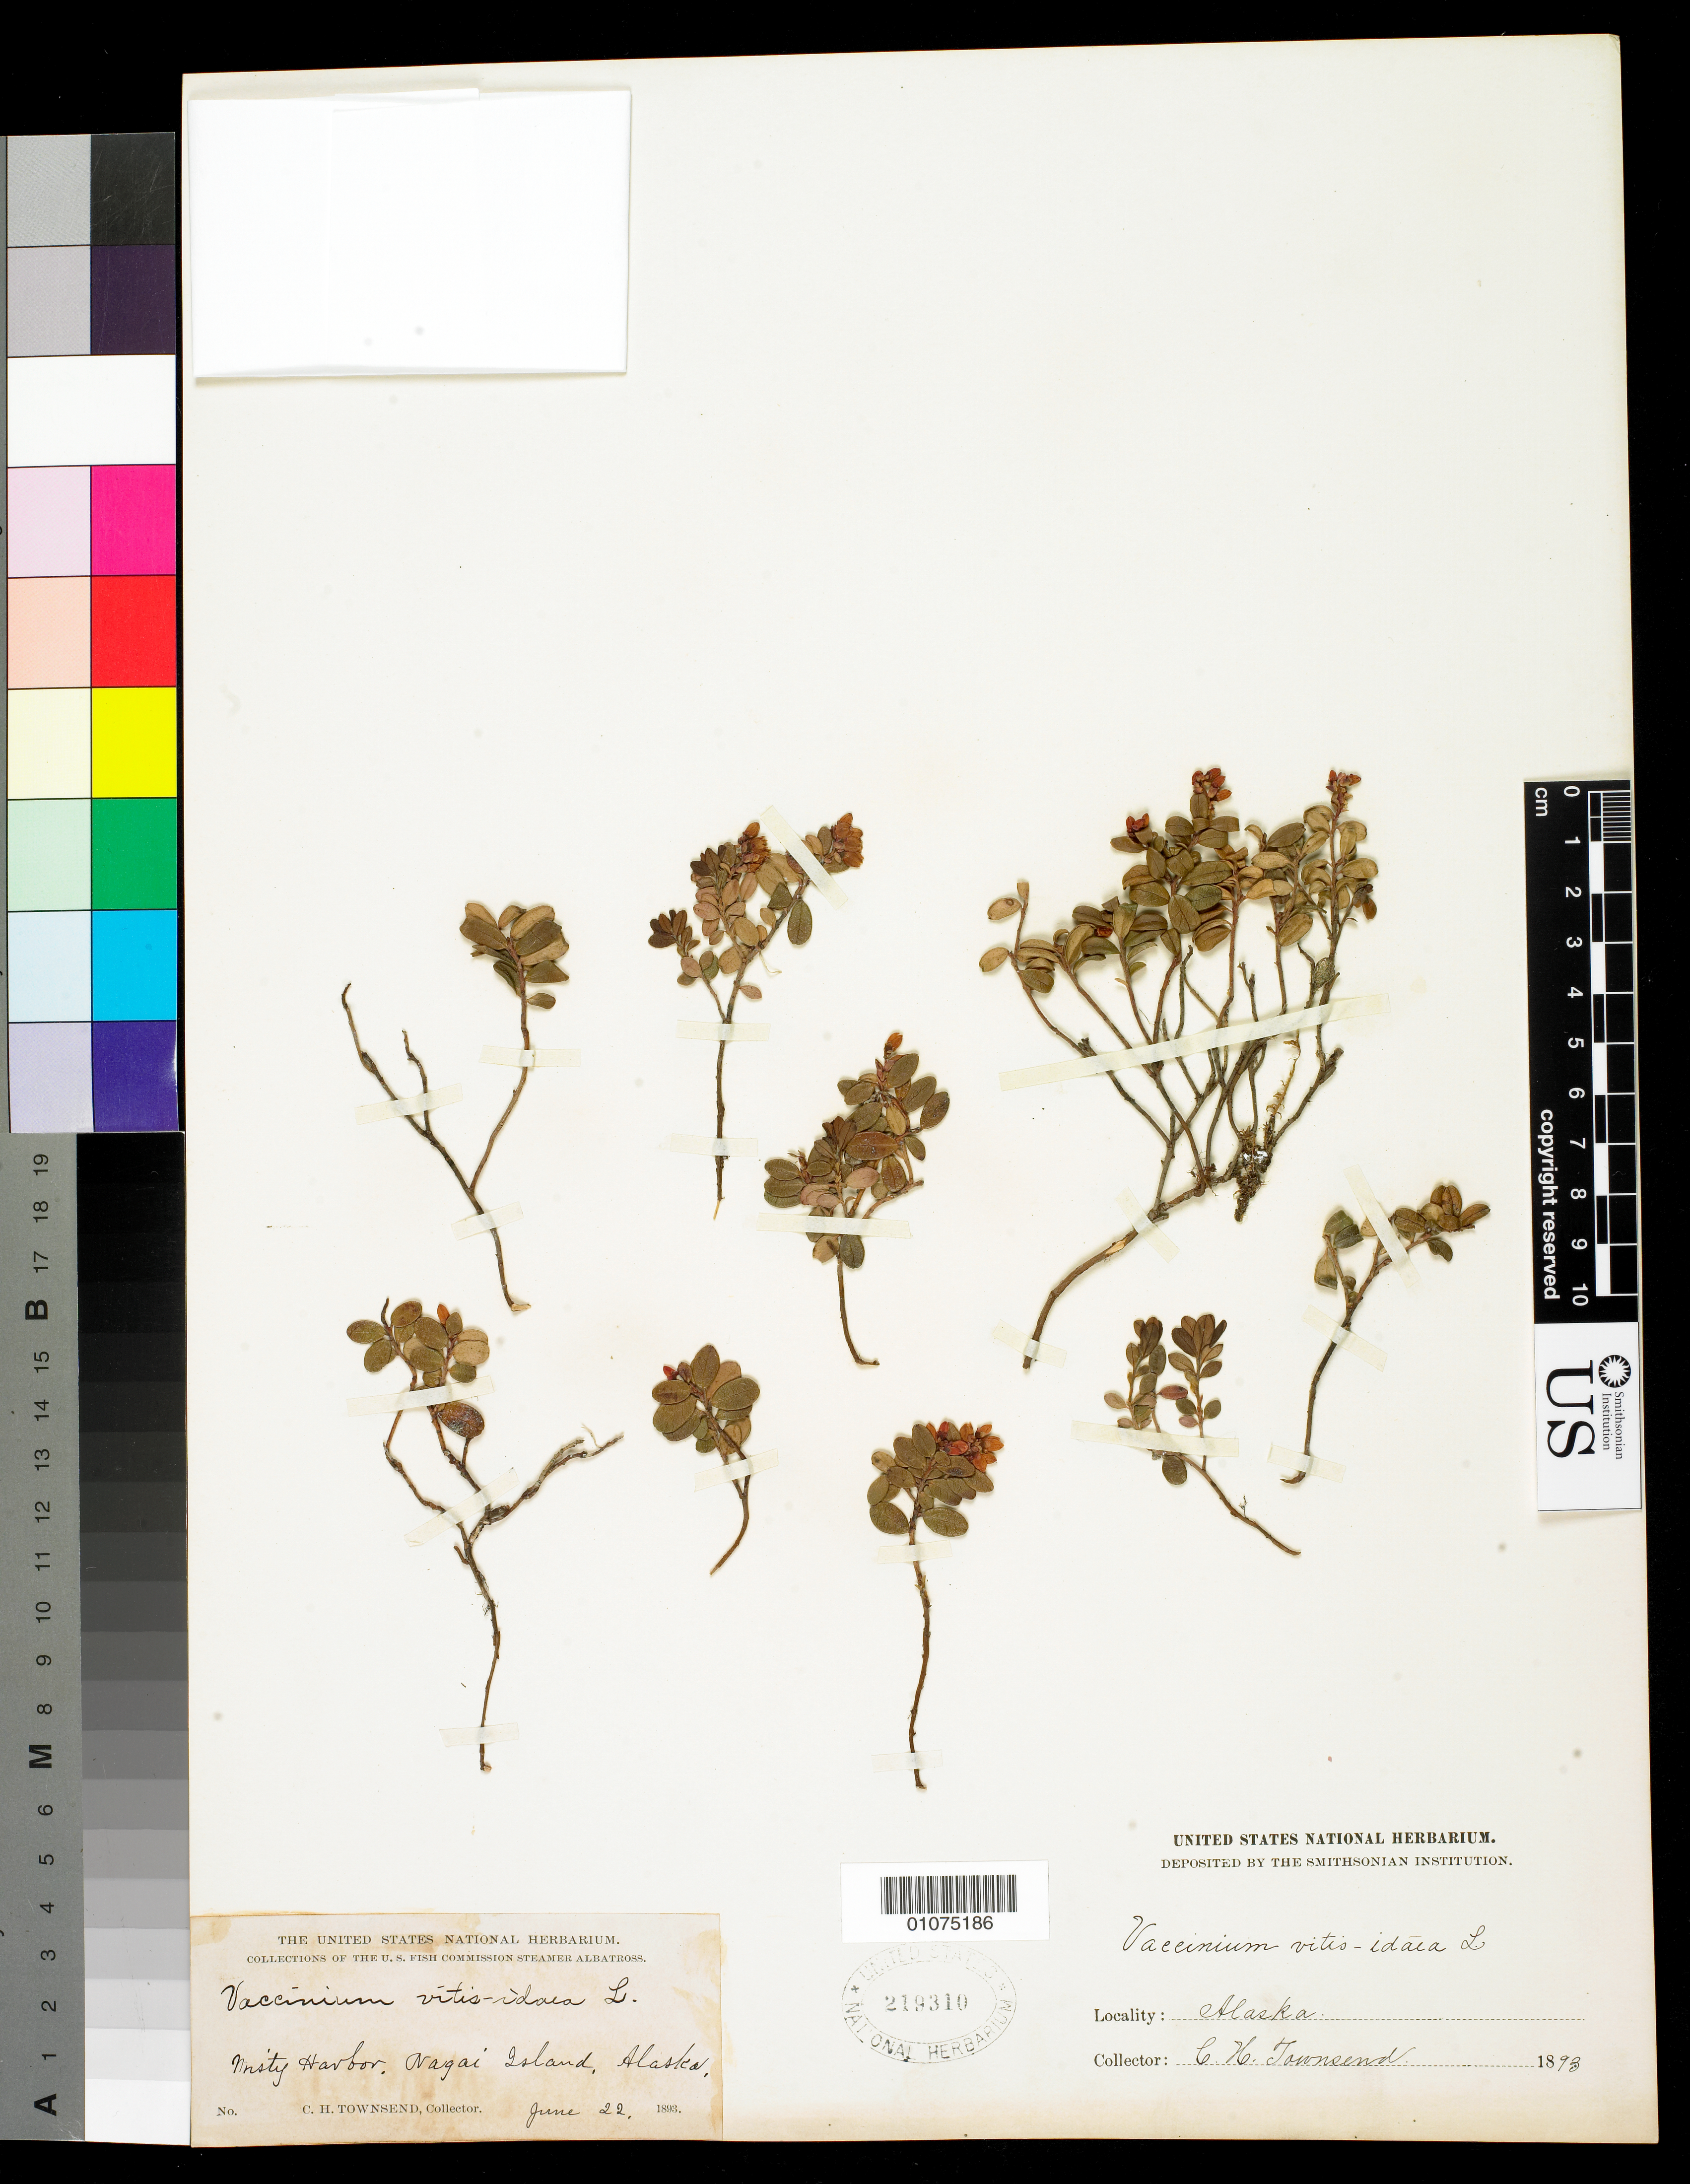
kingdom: Plantae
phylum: Tracheophyta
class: Magnoliopsida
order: Ericales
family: Ericaceae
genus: Vaccinium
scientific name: Vaccinium vitis-idaea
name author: L.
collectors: C. H. Townsend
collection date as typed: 22 Jun 1893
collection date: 1893-06-22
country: United States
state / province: Alaska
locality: Misty Harbor, Nagai Island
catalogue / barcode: US 219310